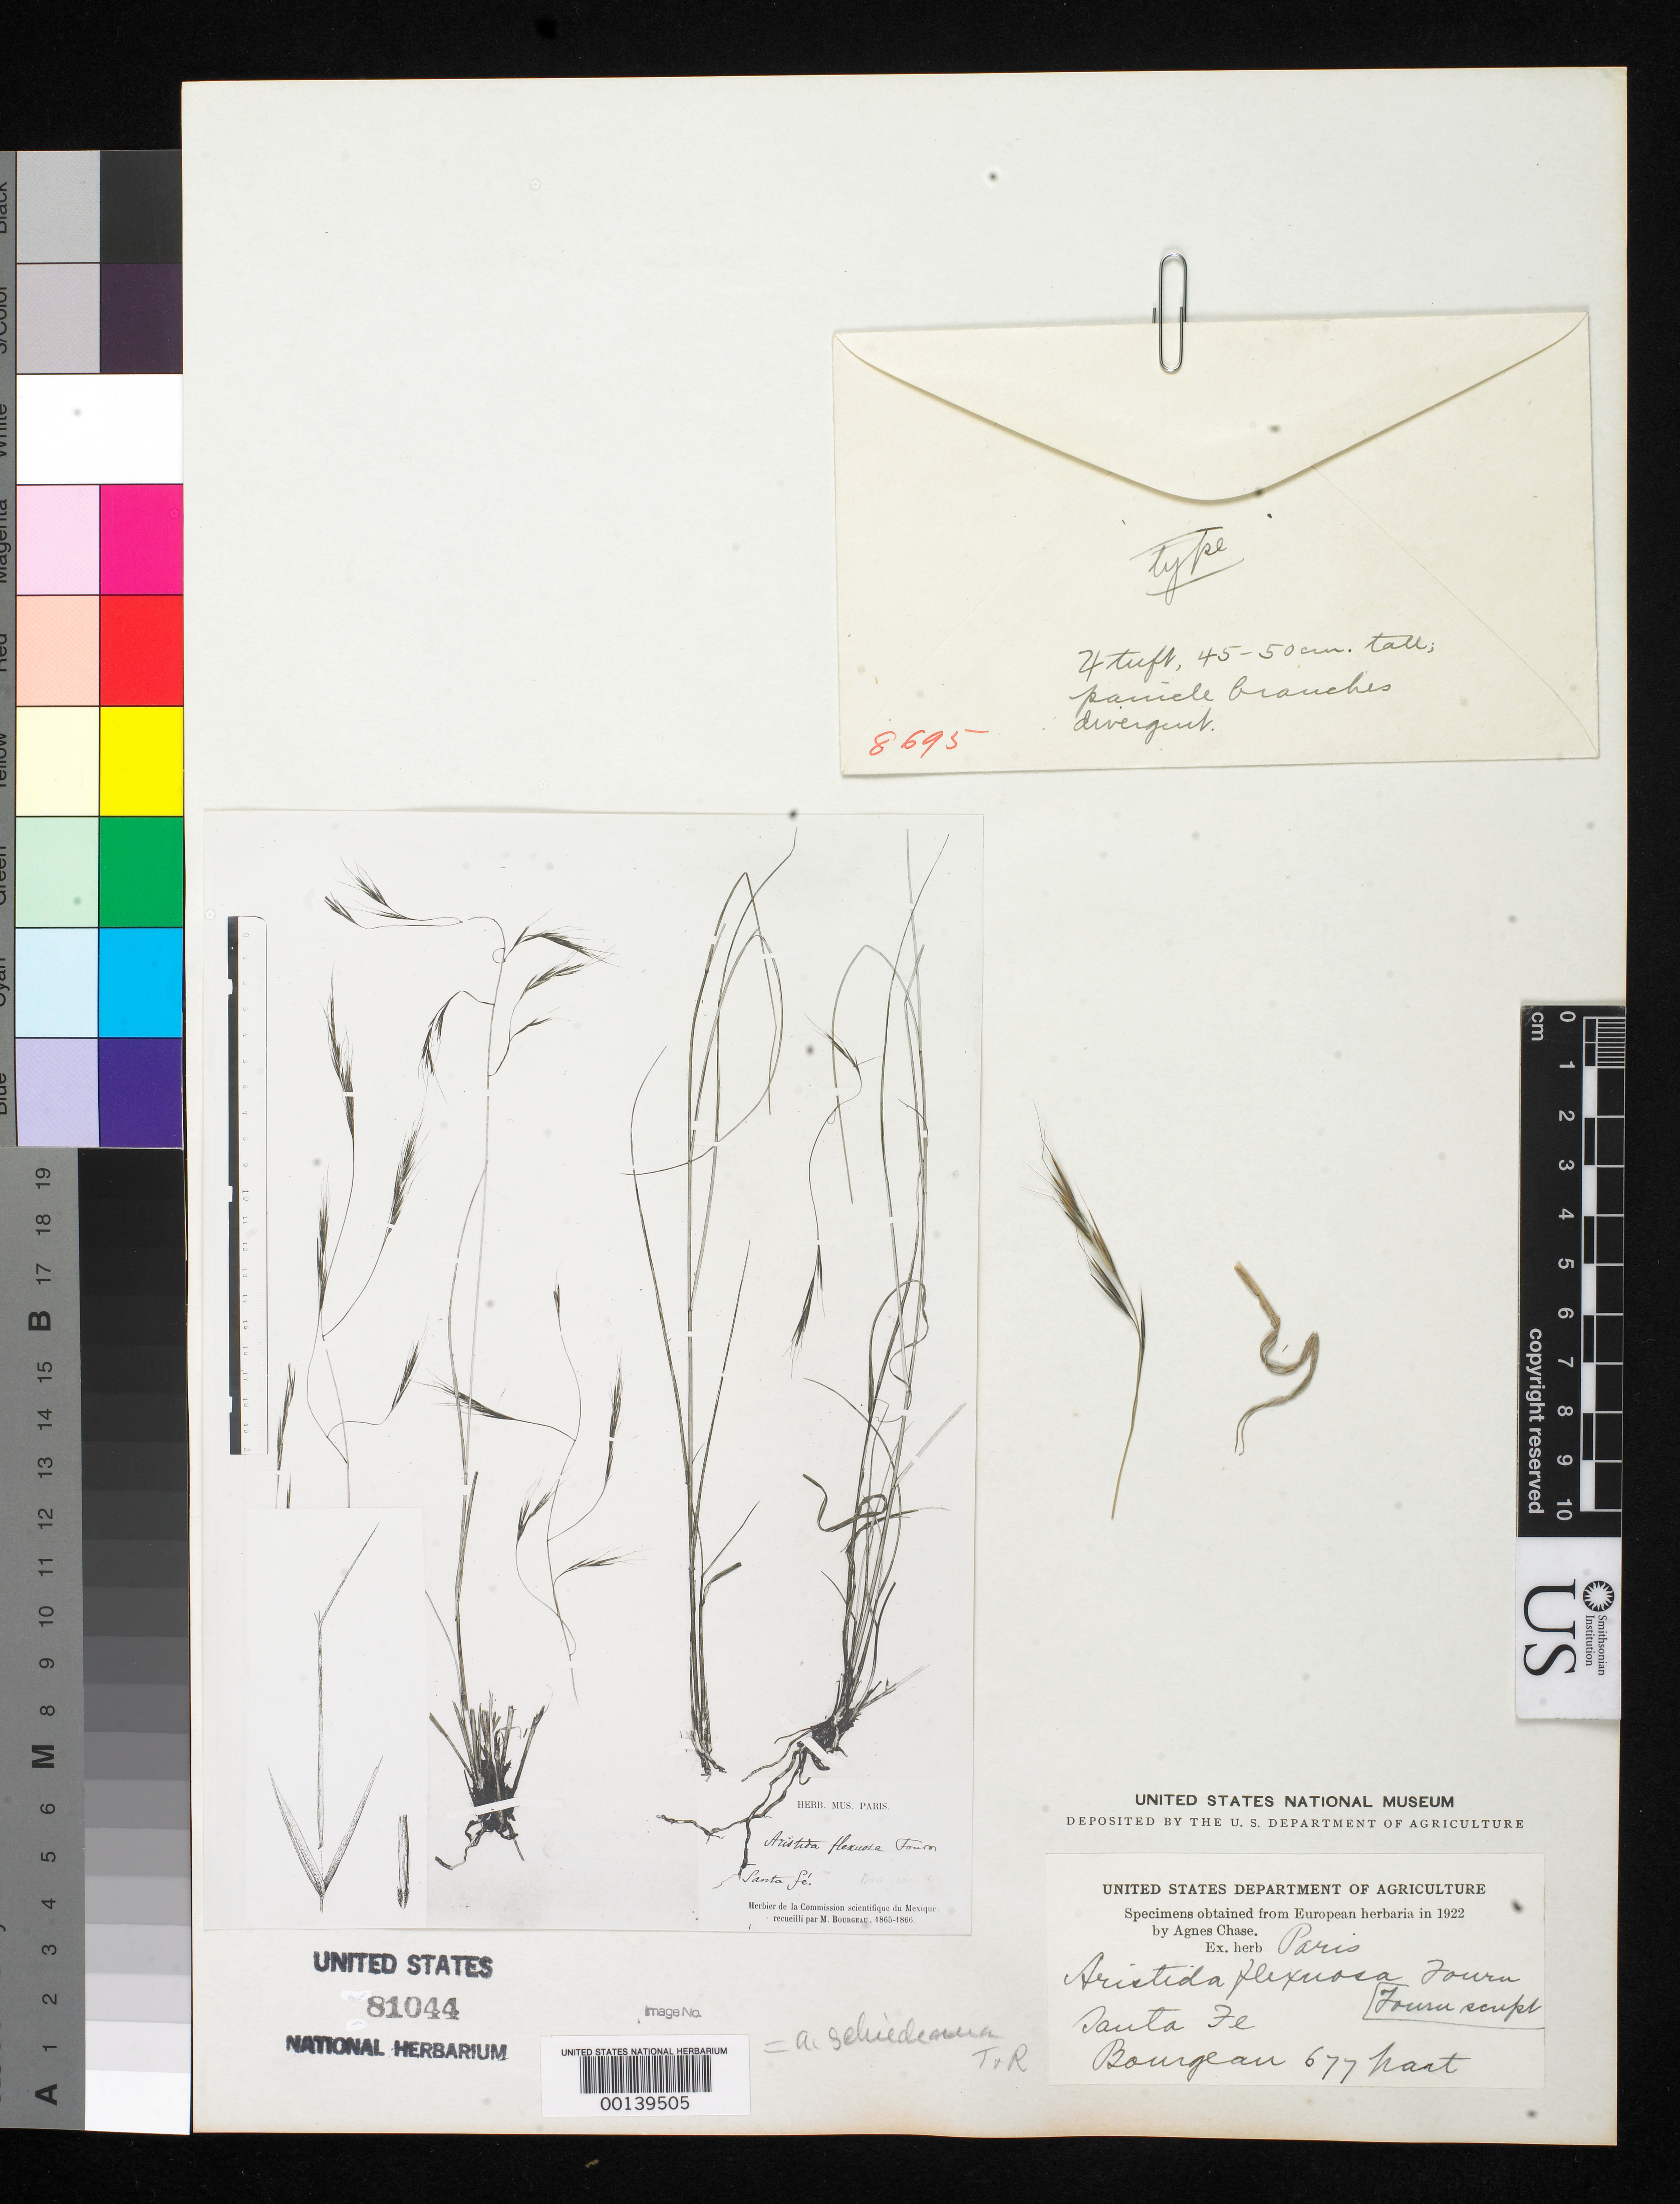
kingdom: Plantae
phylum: Tracheophyta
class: Liliopsida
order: Poales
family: Poaceae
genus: Aristida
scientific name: Aristida flexuosa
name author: E. Fourn.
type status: Type Fragment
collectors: E. Bourgeau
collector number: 677 p.p.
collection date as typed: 1865 to -- --- 1866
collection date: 1865/1866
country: Mexico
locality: Santa Fe.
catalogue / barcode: US 81044